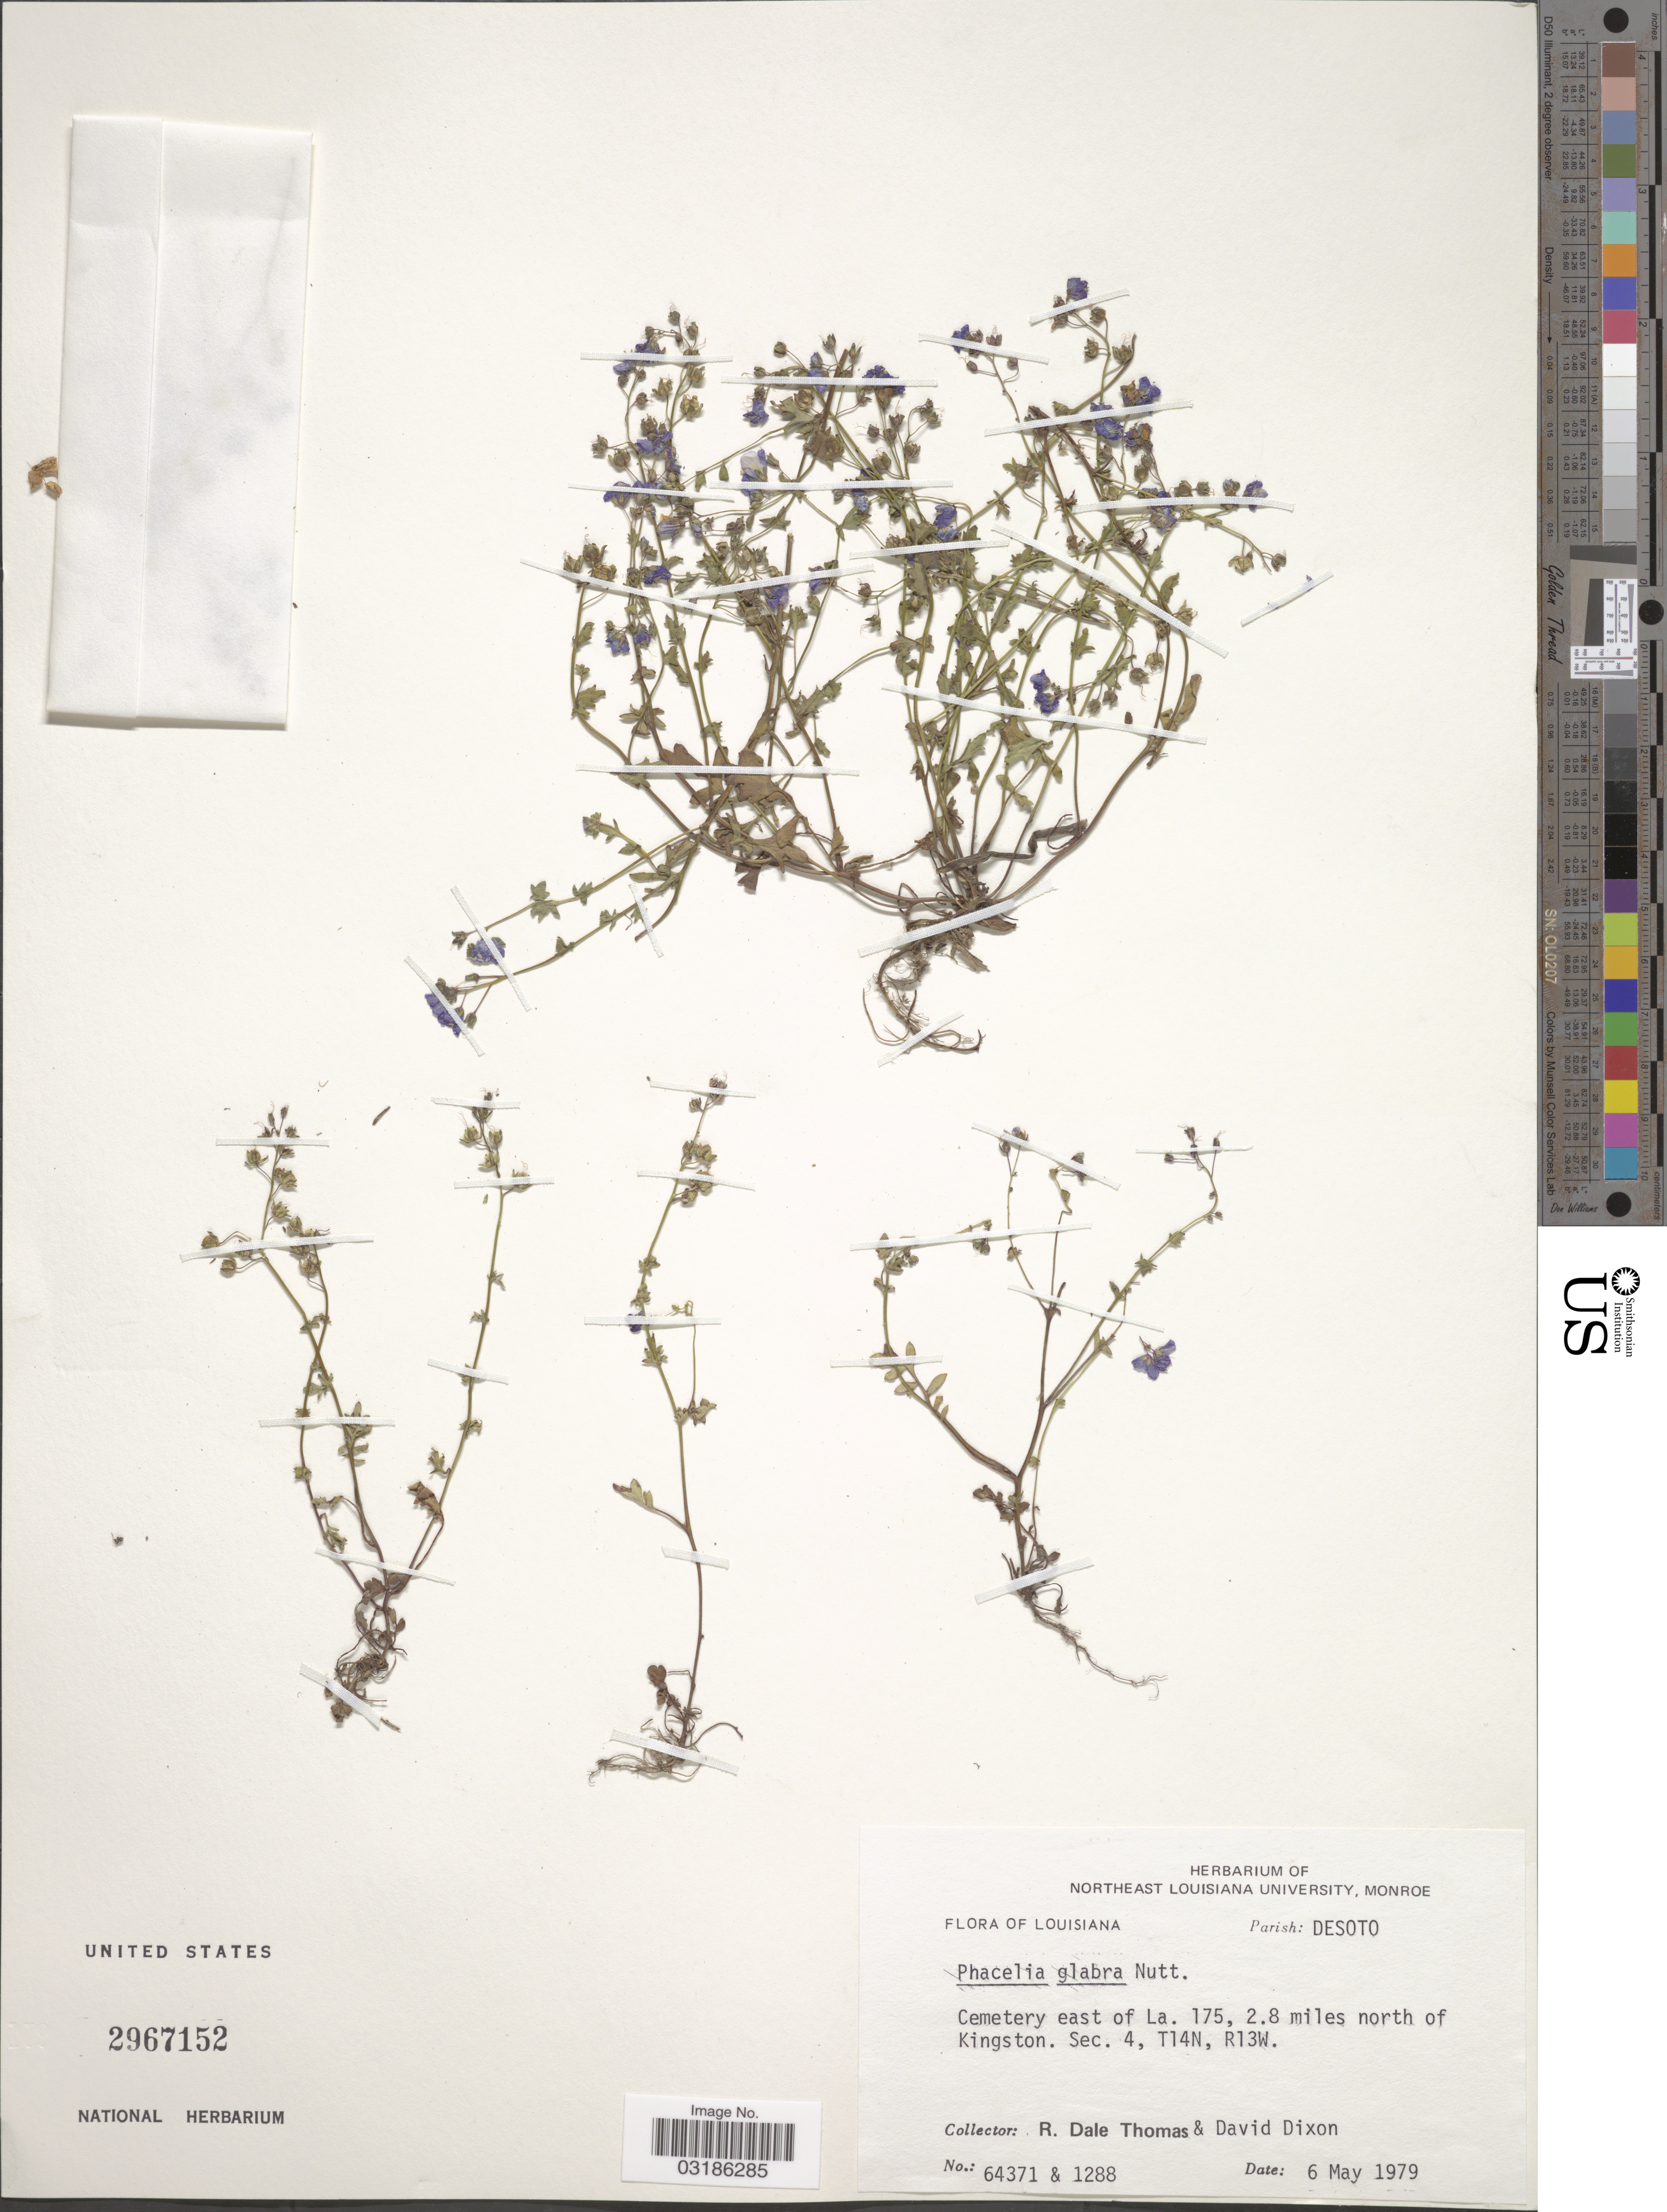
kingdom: Plantae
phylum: Tracheophyta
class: Magnoliopsida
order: Boraginales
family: Hydrophyllaceae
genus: Phacelia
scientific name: Phacelia glabra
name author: Nutt.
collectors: R. Thomas & D. Dixon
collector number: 64371 & 1288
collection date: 1979-05-06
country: United States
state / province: Louisiana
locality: Parish: Desoto. Cemetery east of La. 175, 2.8 miles north of Kingston. Sec. 4, T14N, R13W.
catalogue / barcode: US 2967152